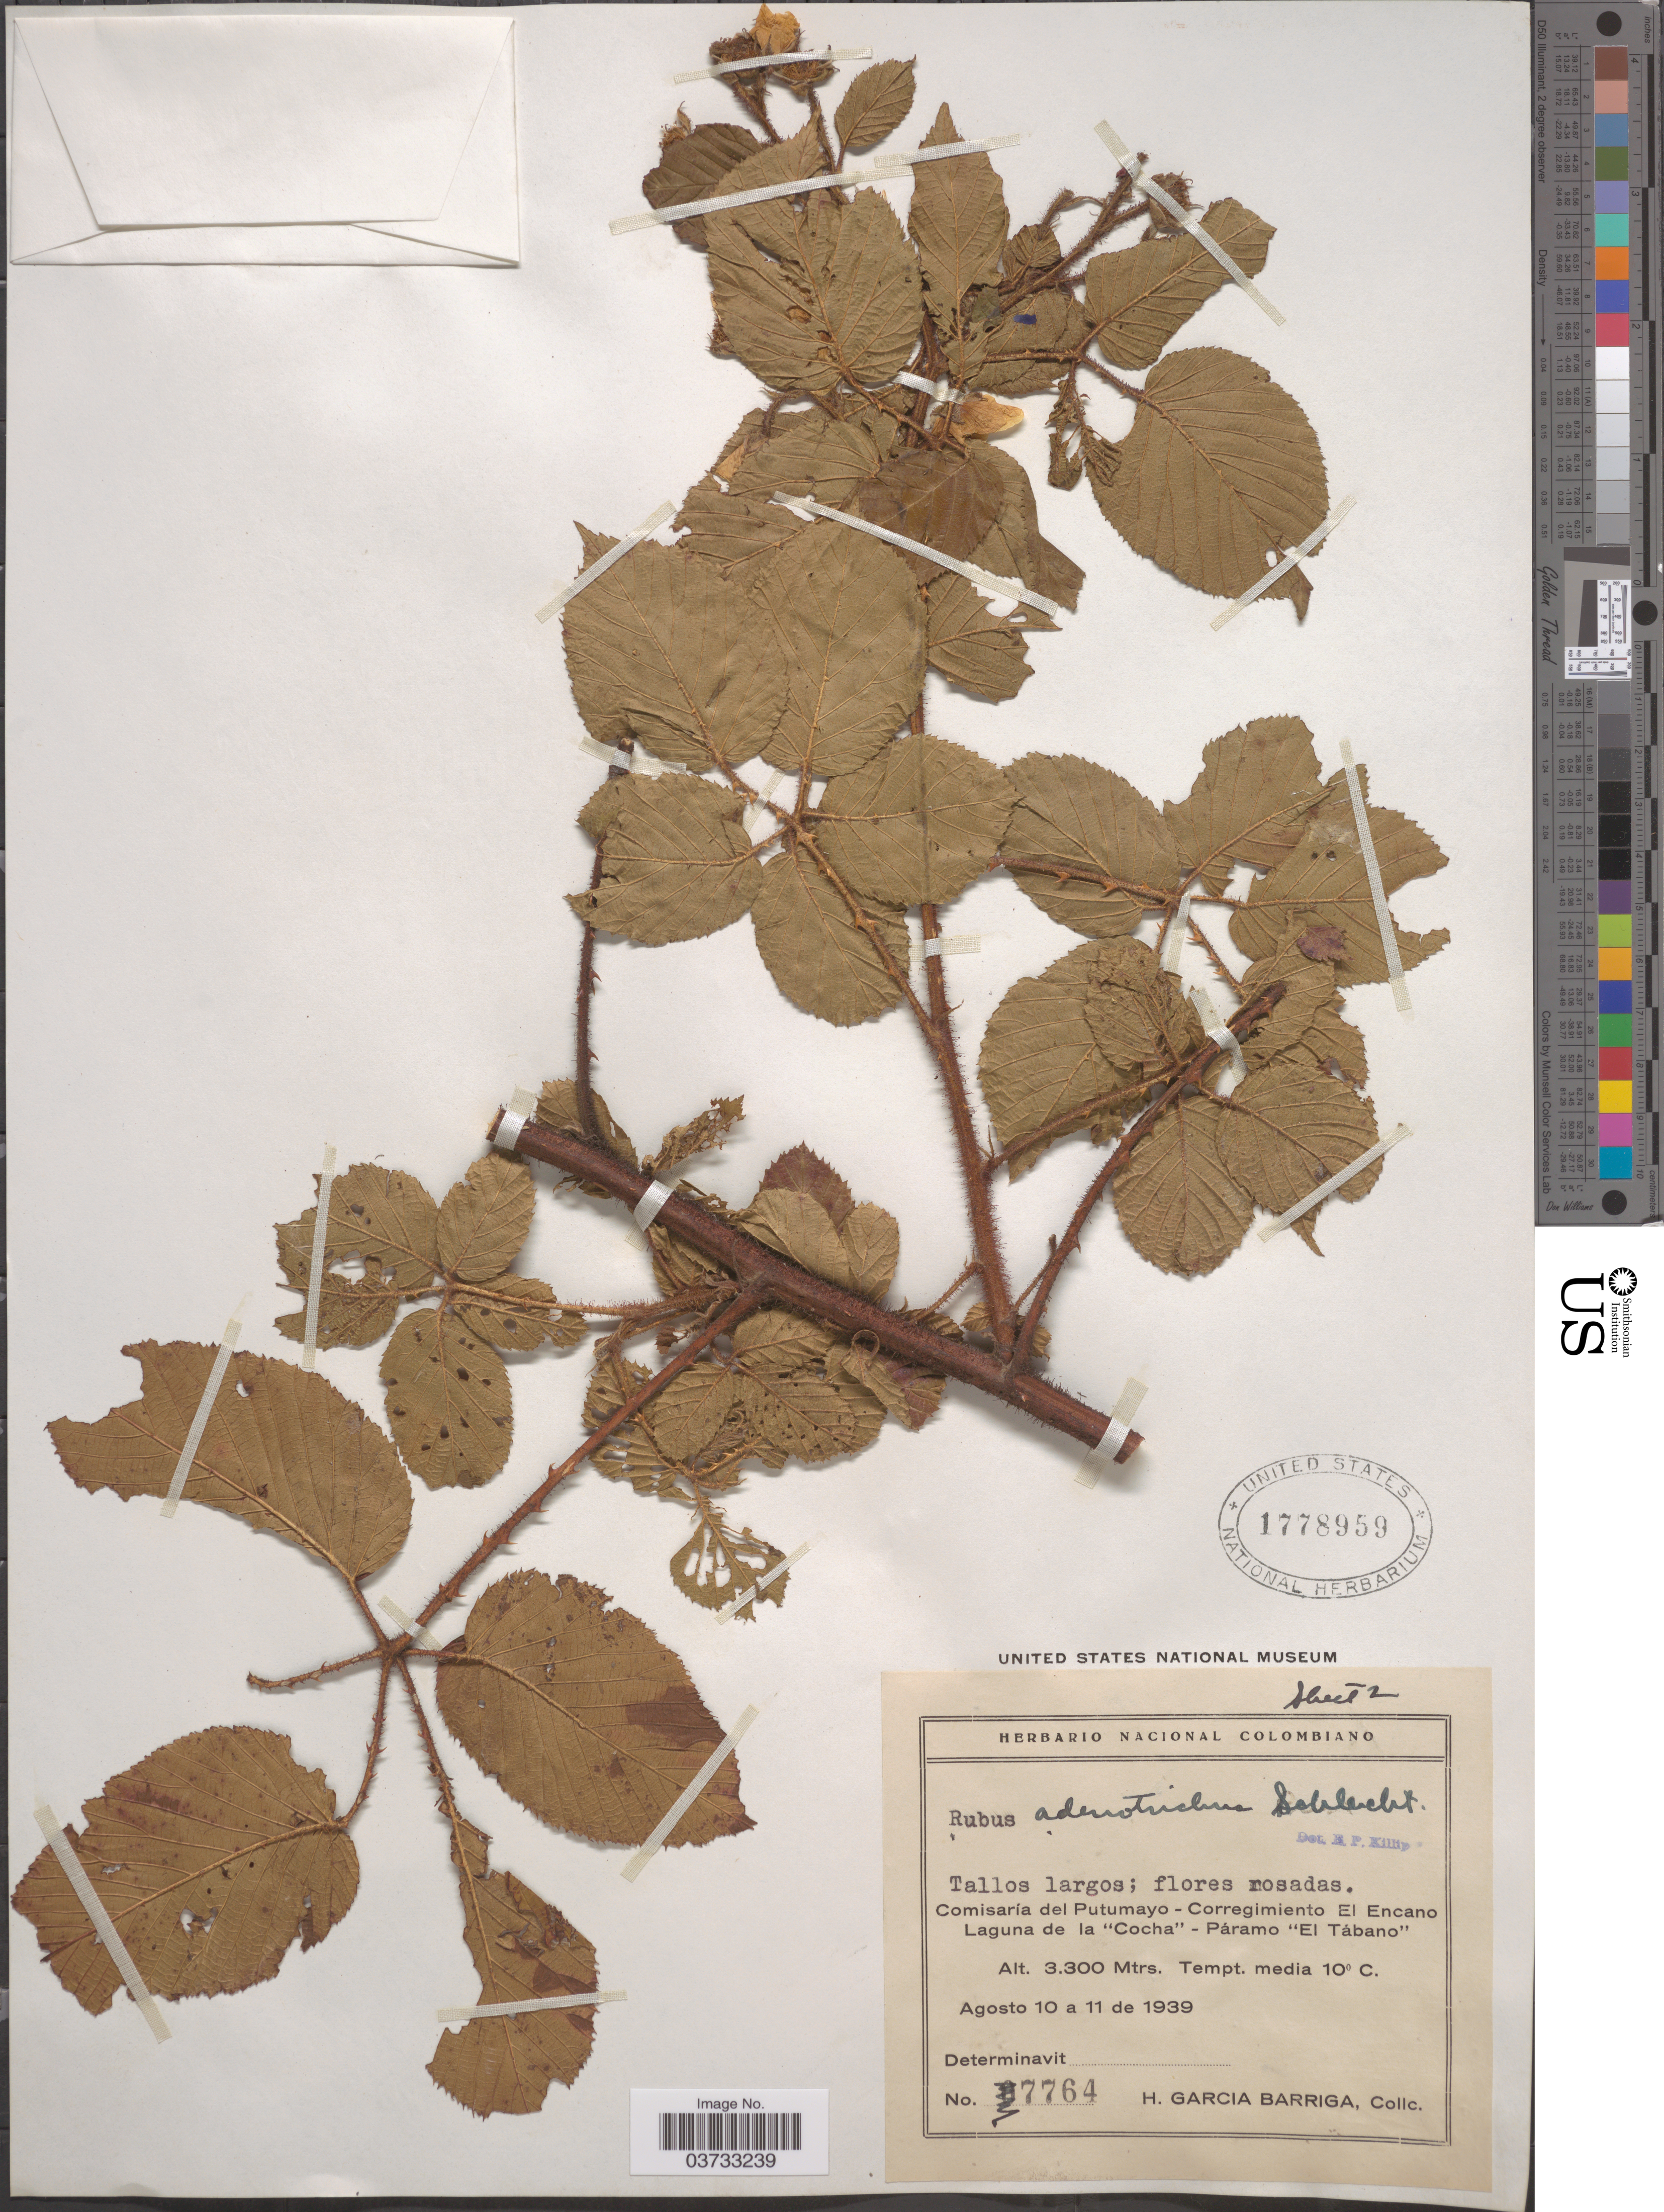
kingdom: Plantae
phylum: Tracheophyta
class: Magnoliopsida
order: Rosales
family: Rosaceae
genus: Rubus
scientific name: Rubus adenotrichos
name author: Schltdl.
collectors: H. García Barriga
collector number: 7764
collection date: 1939-08-10/1939-08-11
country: Colombia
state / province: Putumayo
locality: Comisaría del Putumayo - Corregimiento El Encano Laguna de la "Cocha" - Páramo "El Tábano".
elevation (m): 3300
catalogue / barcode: US 1778959